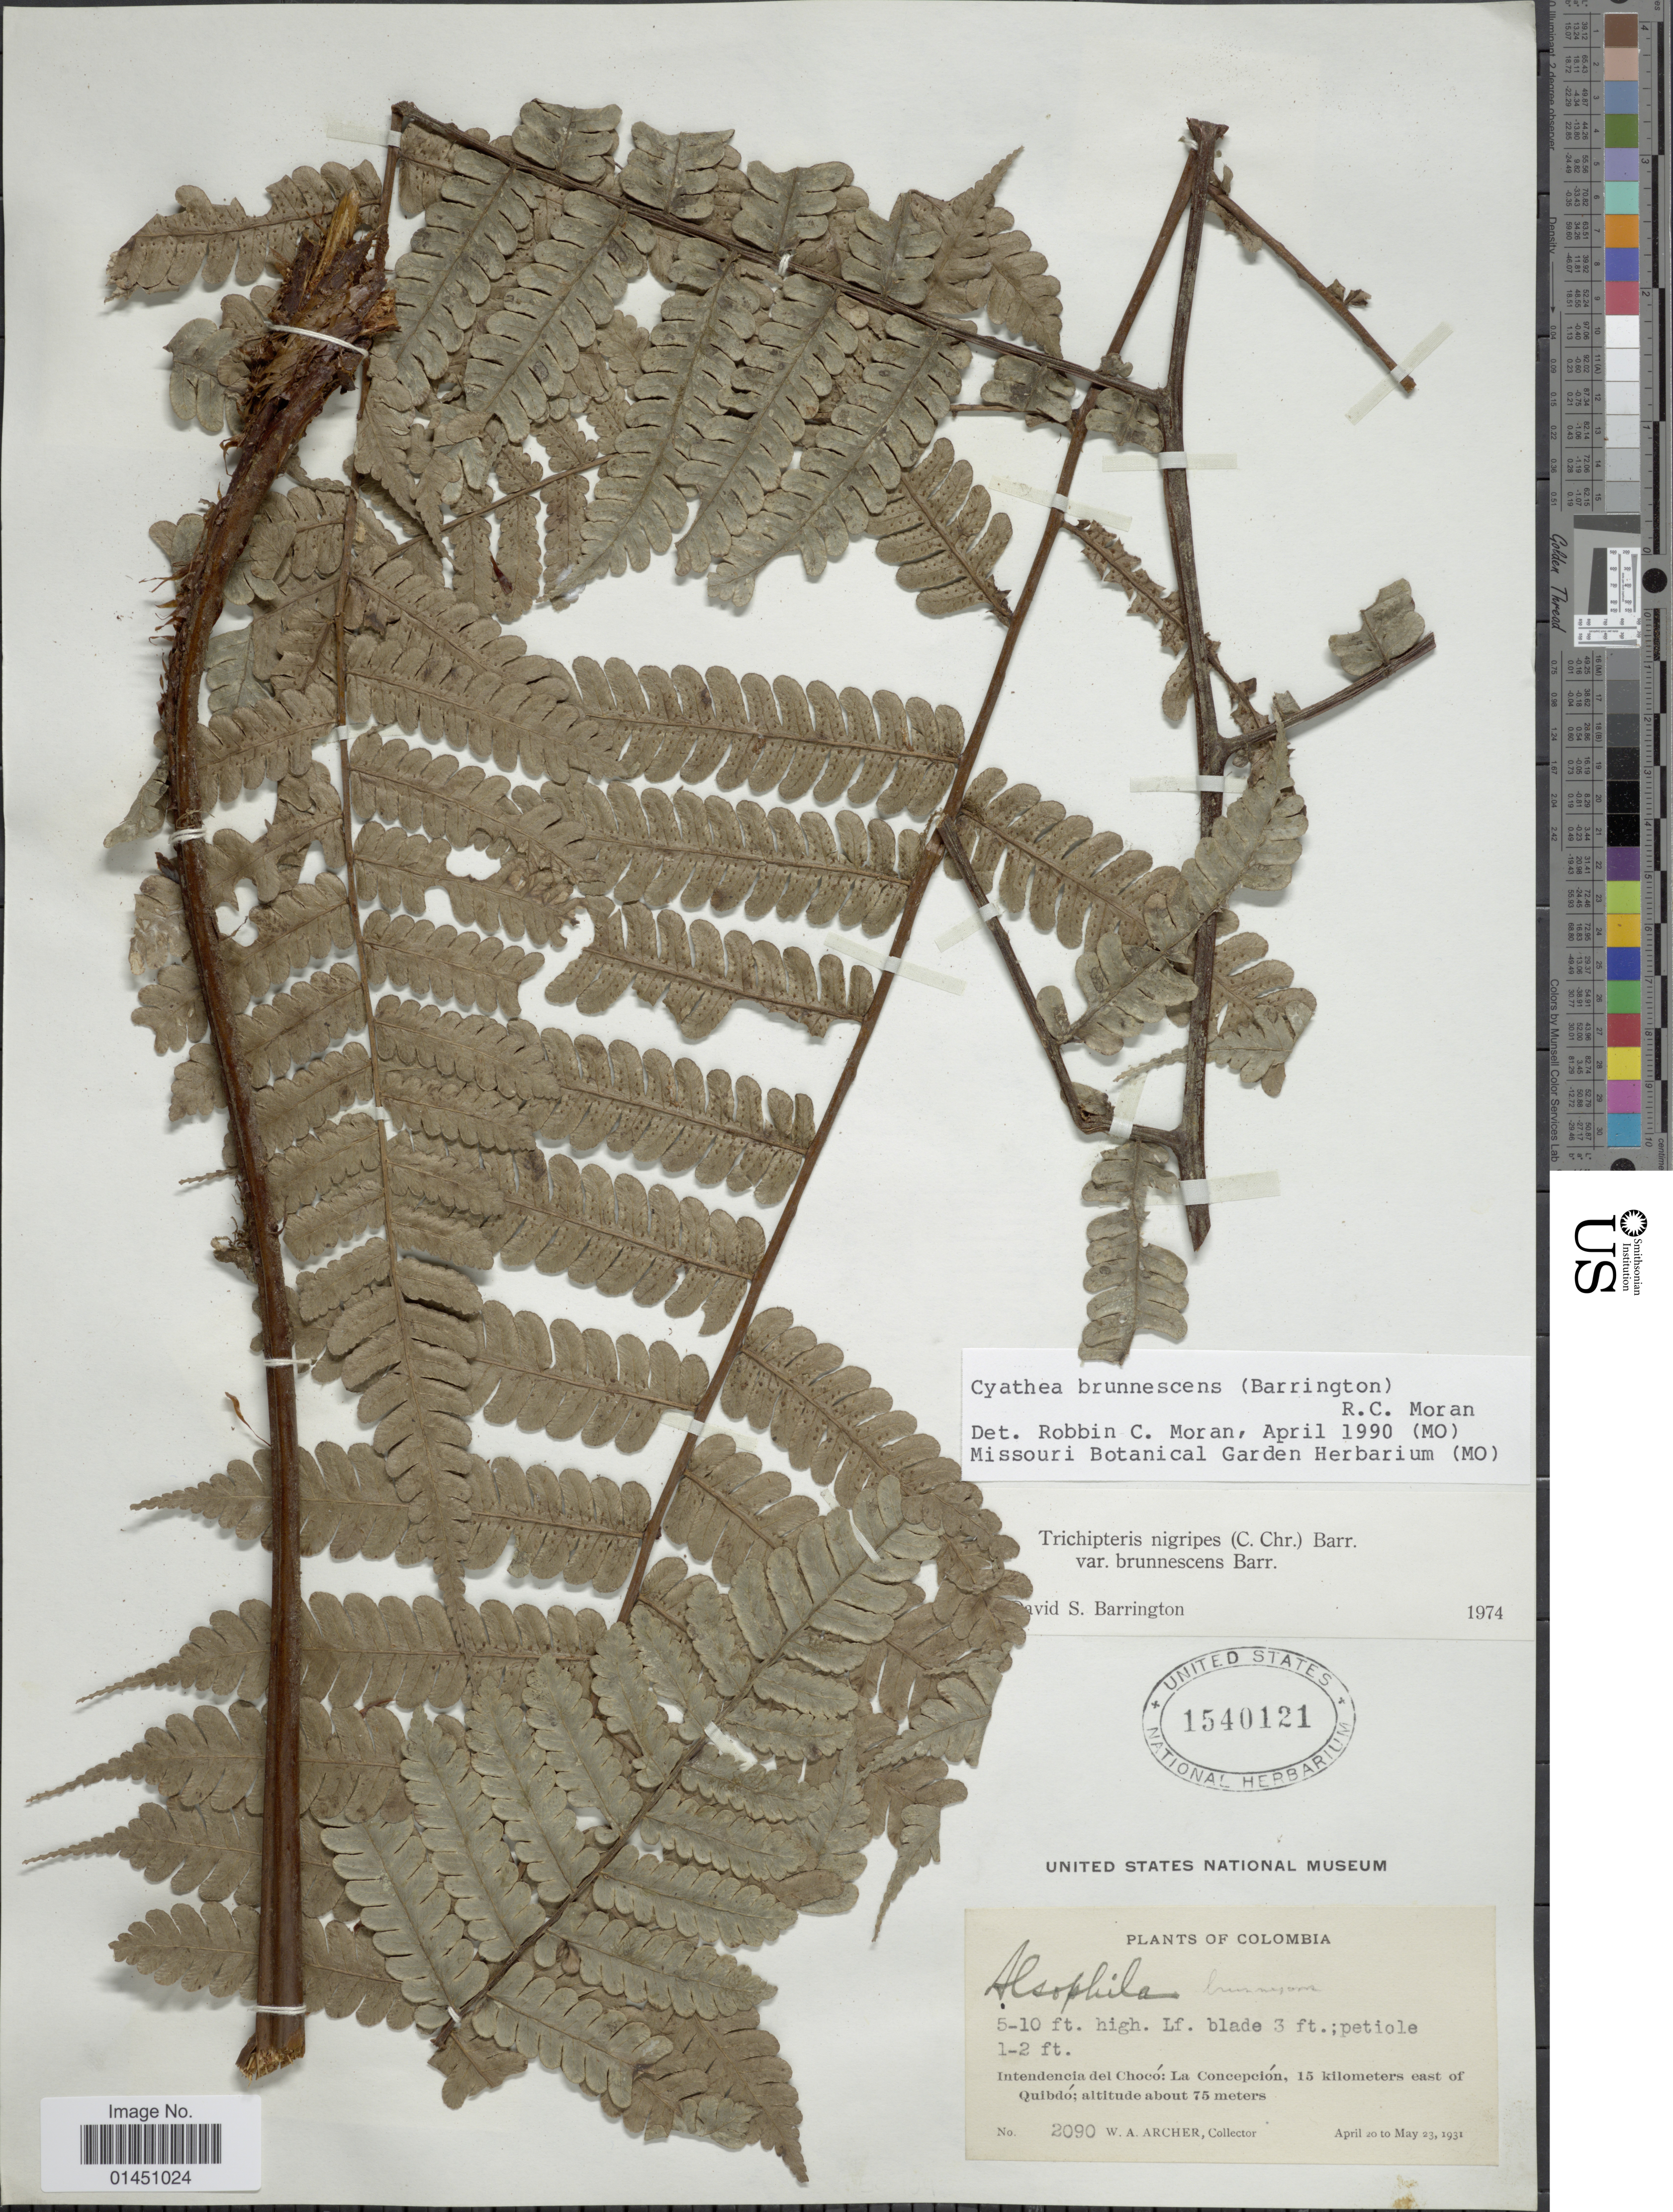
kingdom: Plantae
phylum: Tracheophyta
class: Polypodiopsida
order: Cyatheales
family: Cyatheaceae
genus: Cyathea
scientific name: Cyathea brunnescens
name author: (Barrington) R.C. Moran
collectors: W. A. Archer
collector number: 2090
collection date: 1931-04-20/1931-05-23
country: Colombia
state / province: Chocó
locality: La Concepcion, 15 kilometers east of Quibdo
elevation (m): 75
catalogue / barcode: US 1540121